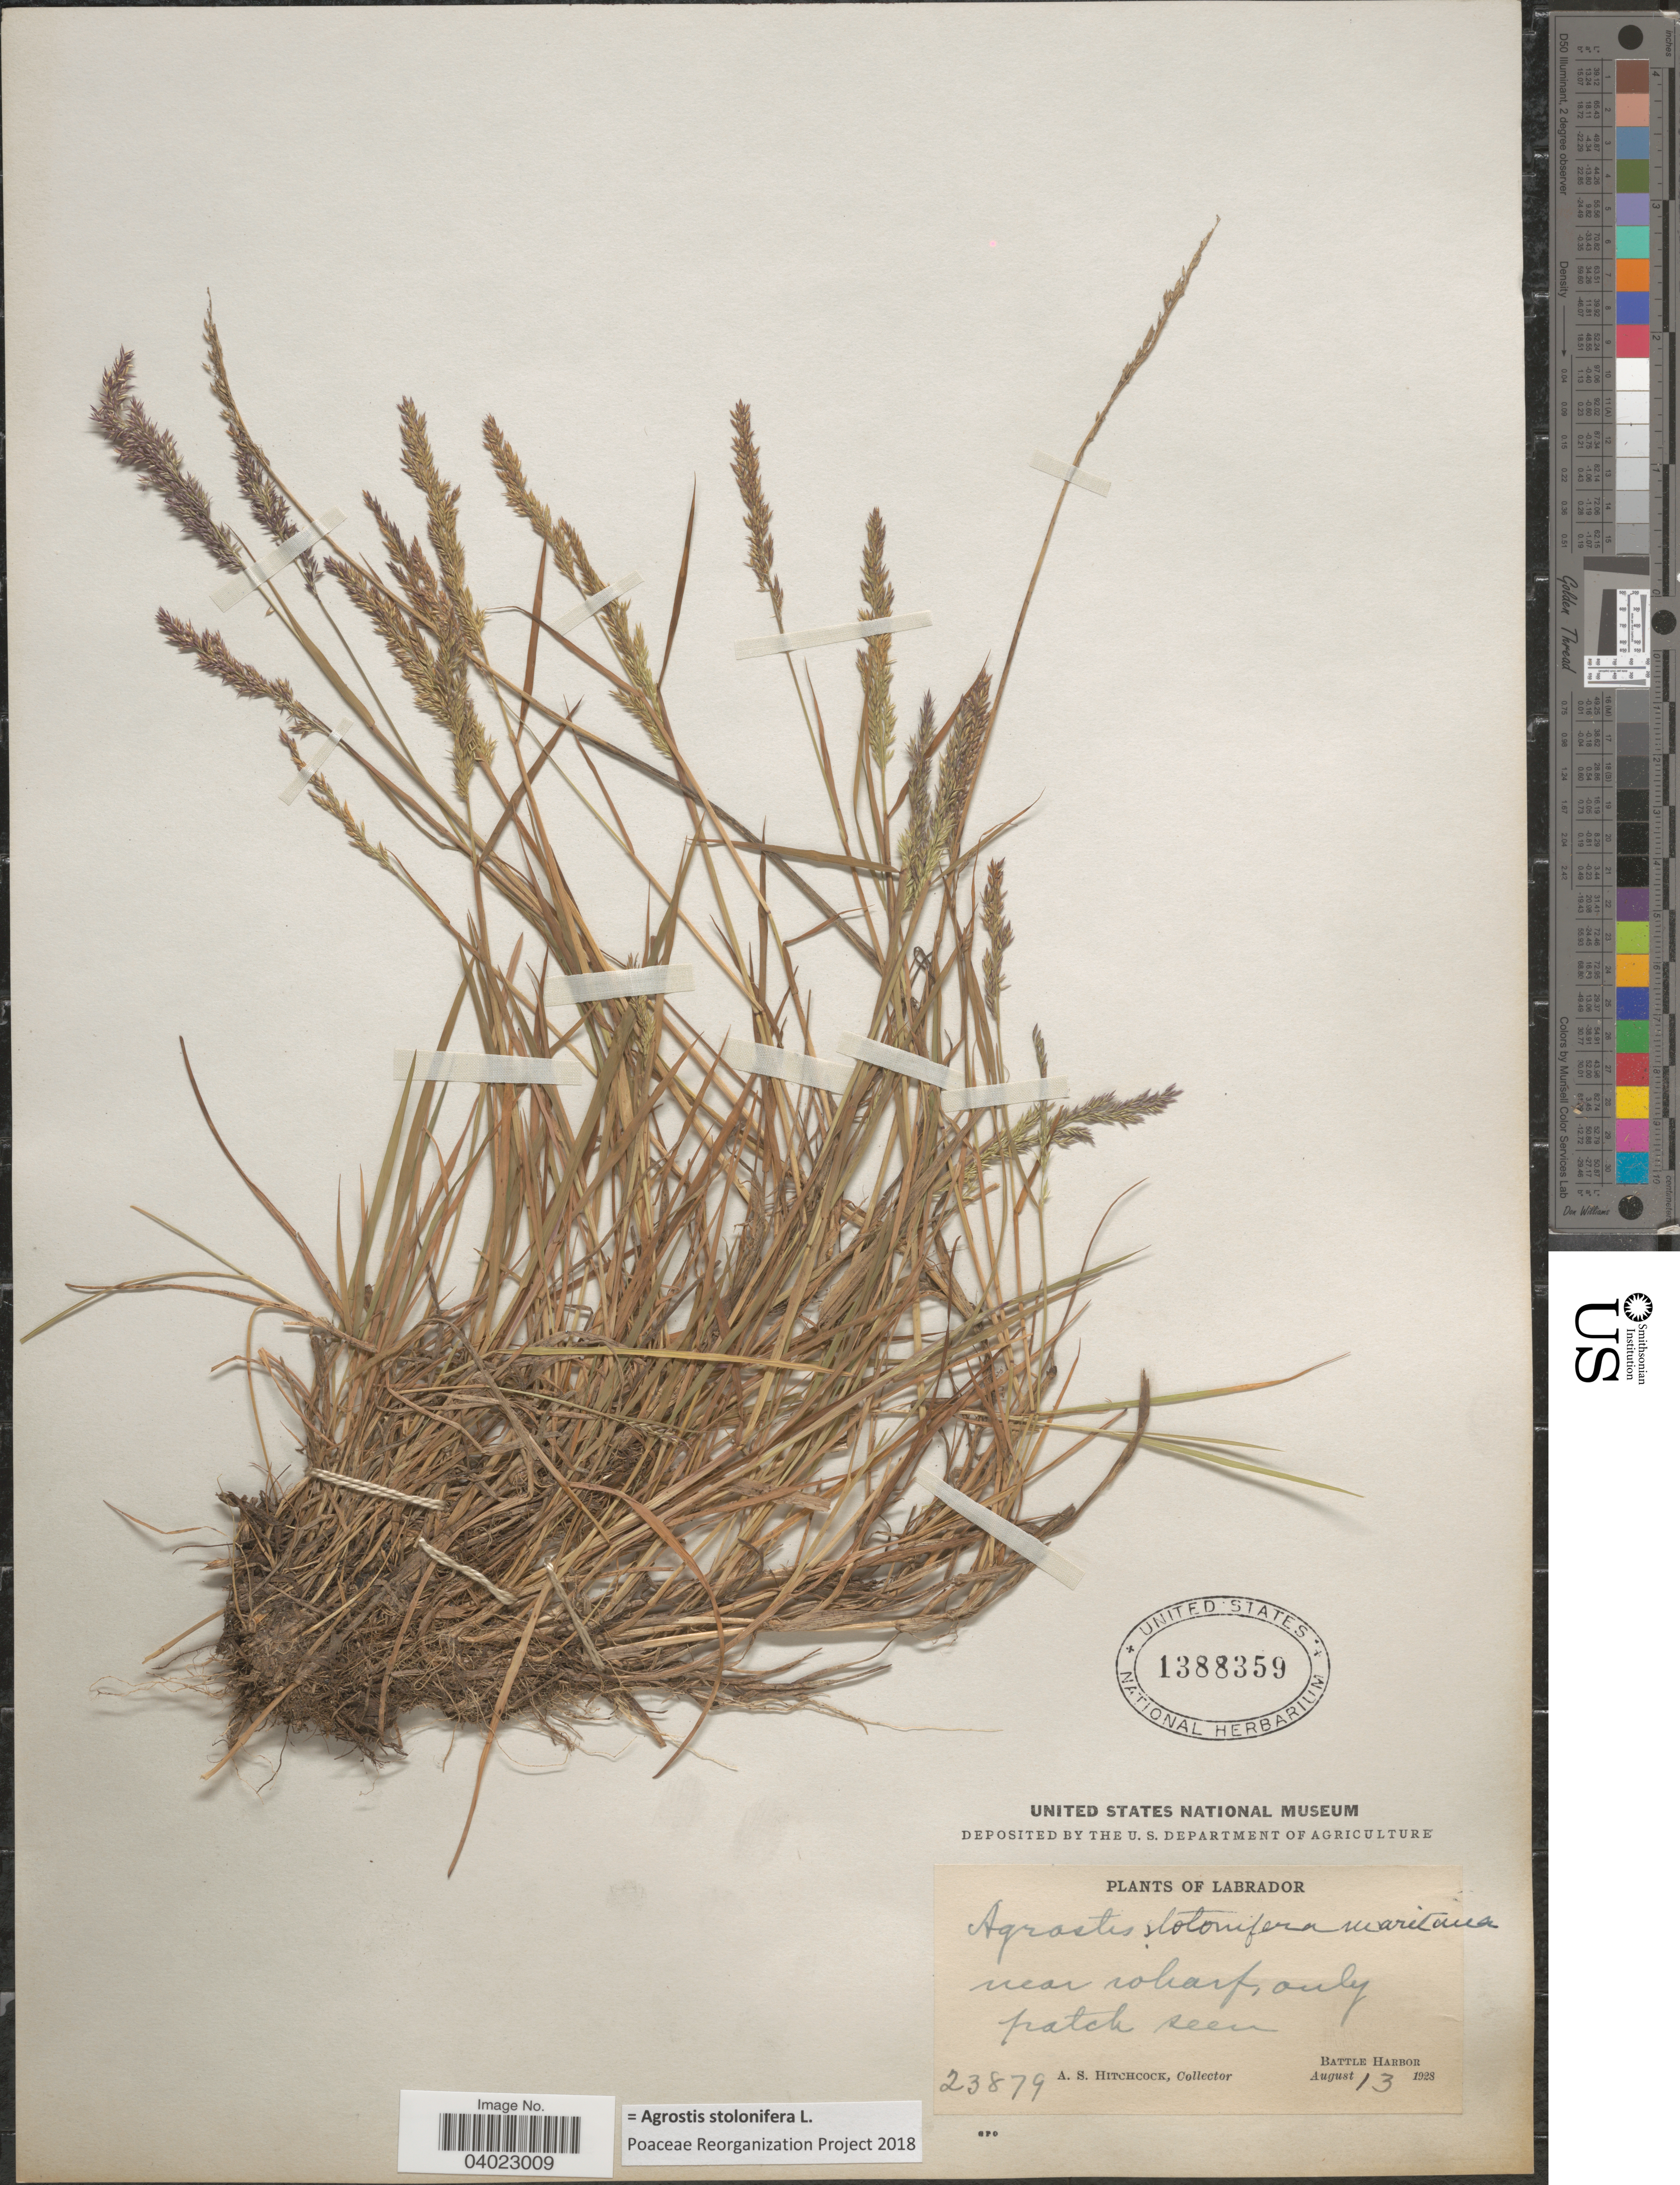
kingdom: Plantae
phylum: Tracheophyta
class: Liliopsida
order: Poales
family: Poaceae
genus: Agrostis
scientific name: Agrostis stolonifera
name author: L.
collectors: A. S. Hitchcock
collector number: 23879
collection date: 1928-08-13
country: Canada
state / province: Newfoundland and Labrador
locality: Labrador. Near wharf. Battle Harbor.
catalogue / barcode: US 1388359